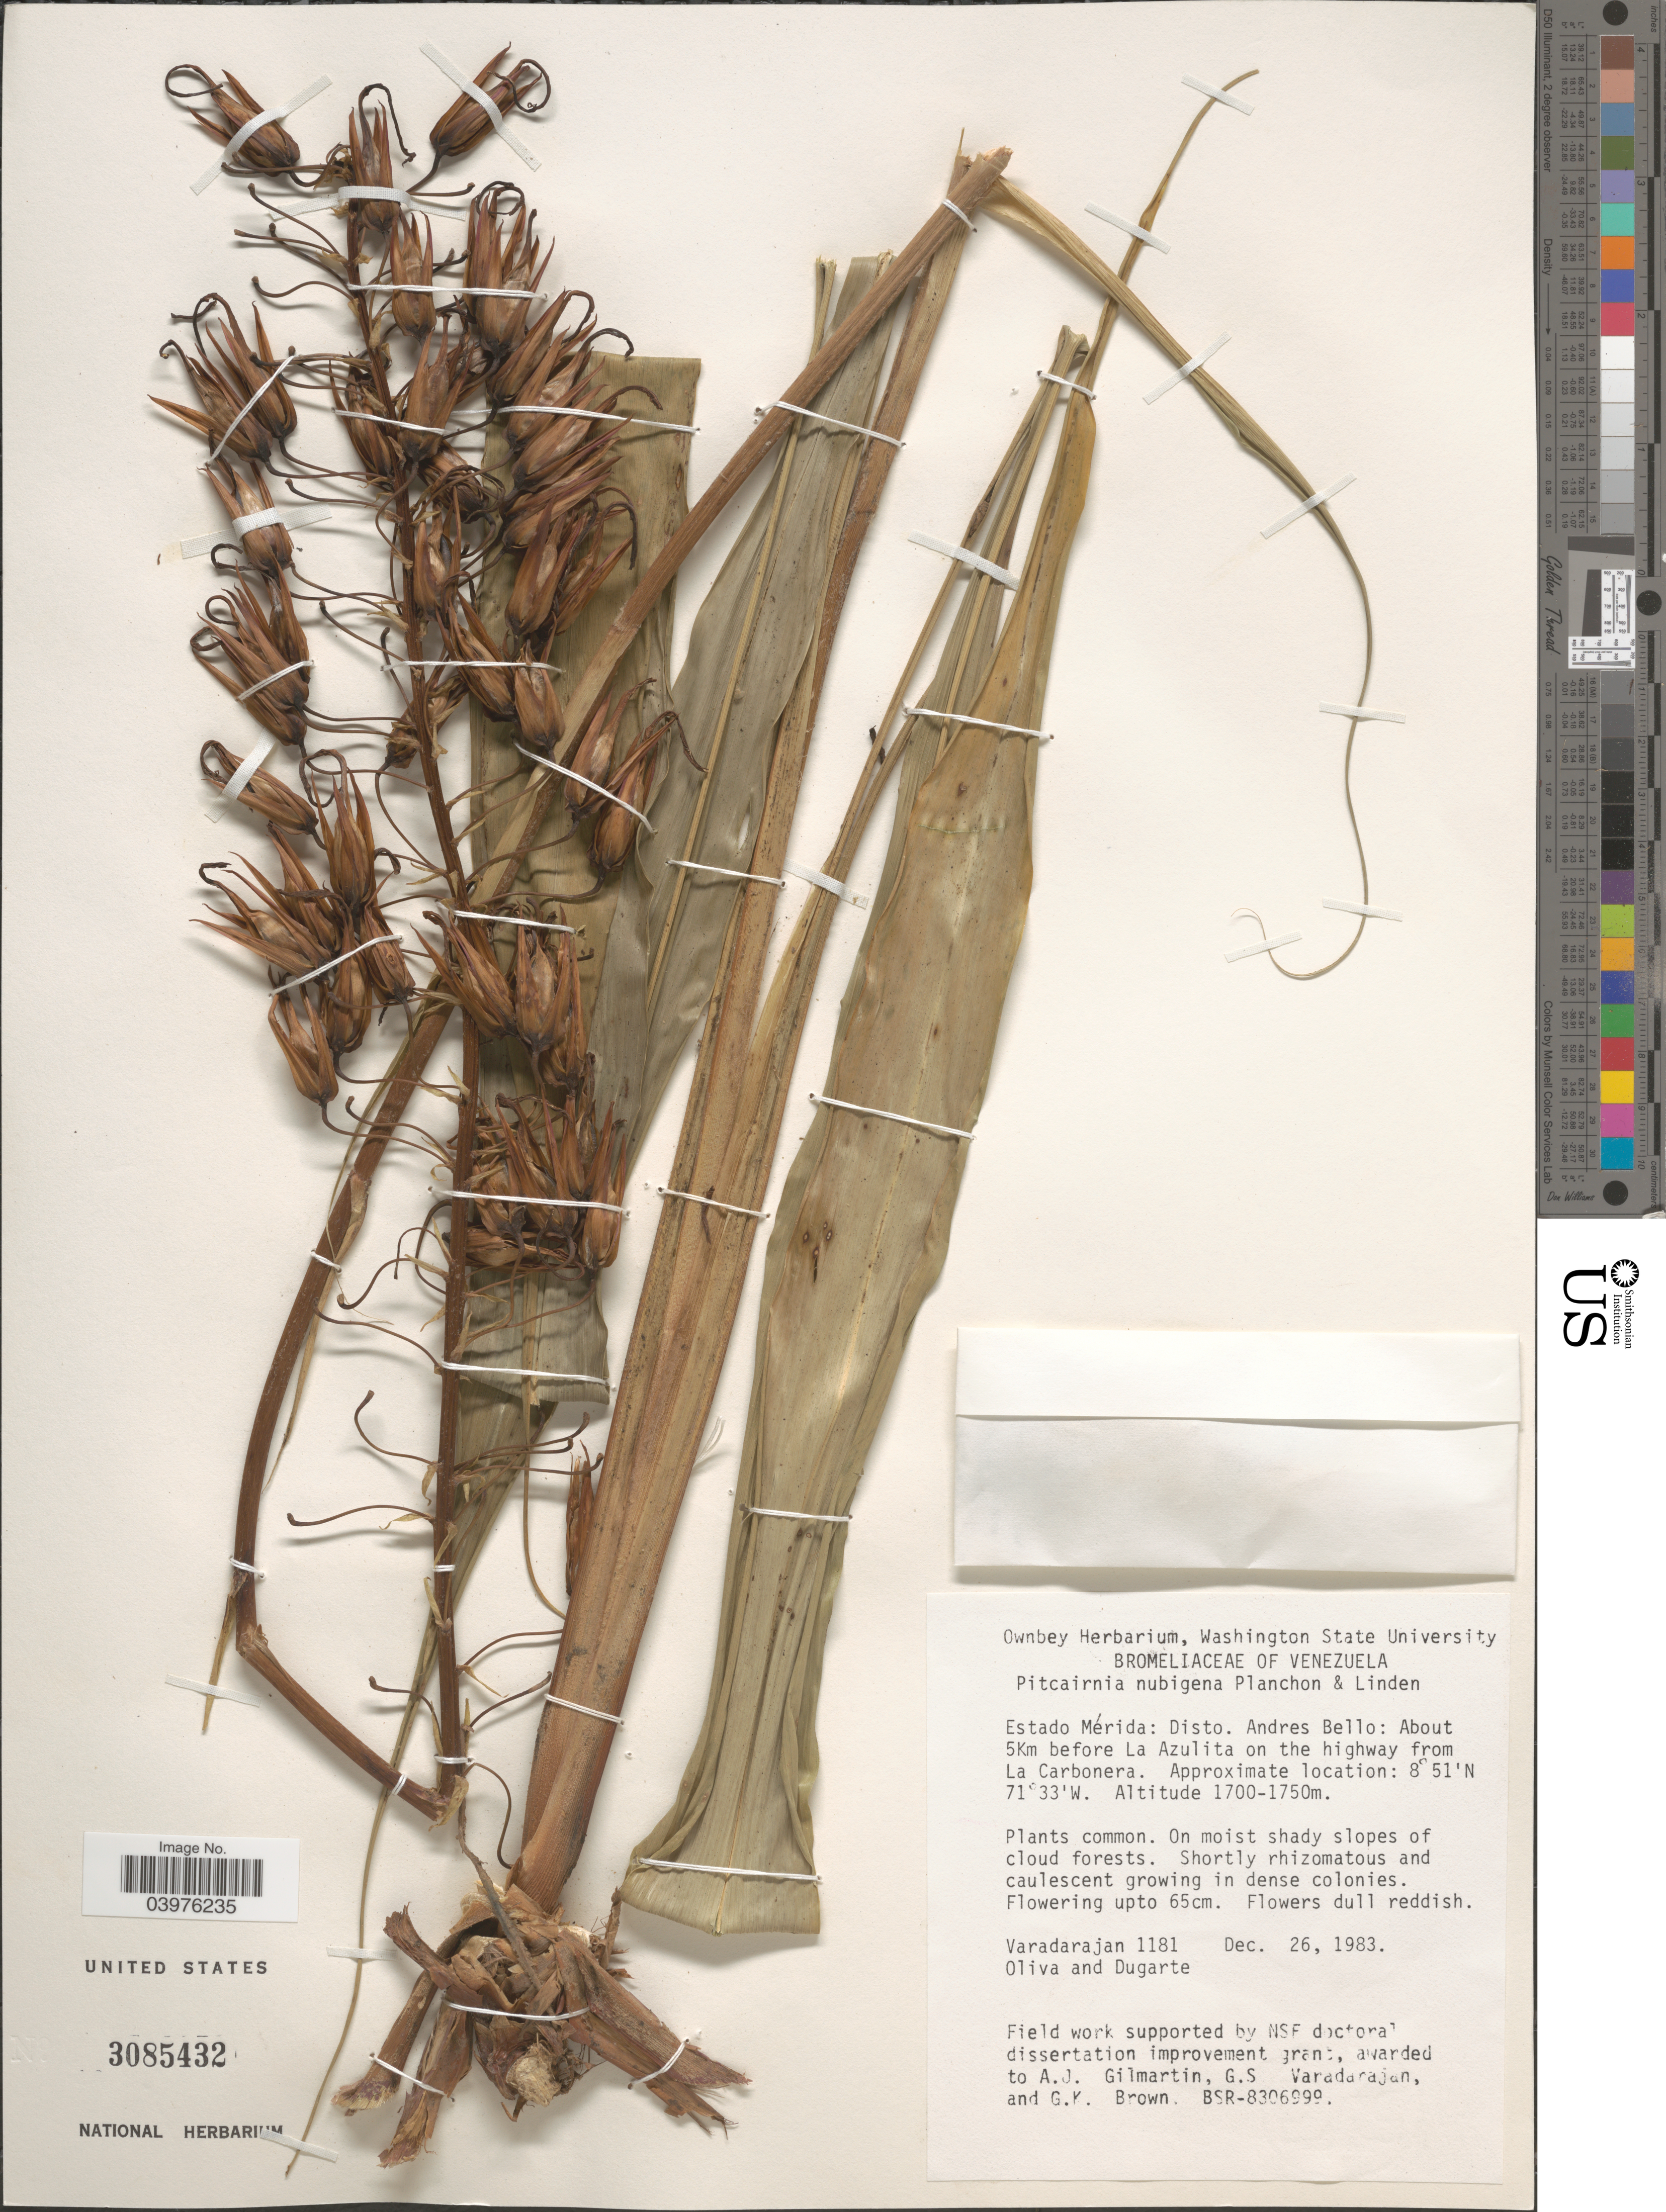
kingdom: Plantae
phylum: Tracheophyta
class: Liliopsida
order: Poales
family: Bromeliaceae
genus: Pitcairnia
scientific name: Pitcairnia nubigena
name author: Planch.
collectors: G. S. Varadarajan, -. Oliva & Dugarte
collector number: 1181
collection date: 1983-12-26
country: Venezuela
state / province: Merida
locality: Disto. Andres Bello: About 5Km before La Azulita on the highway from La Carbonera.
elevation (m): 1700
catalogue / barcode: US 3085432